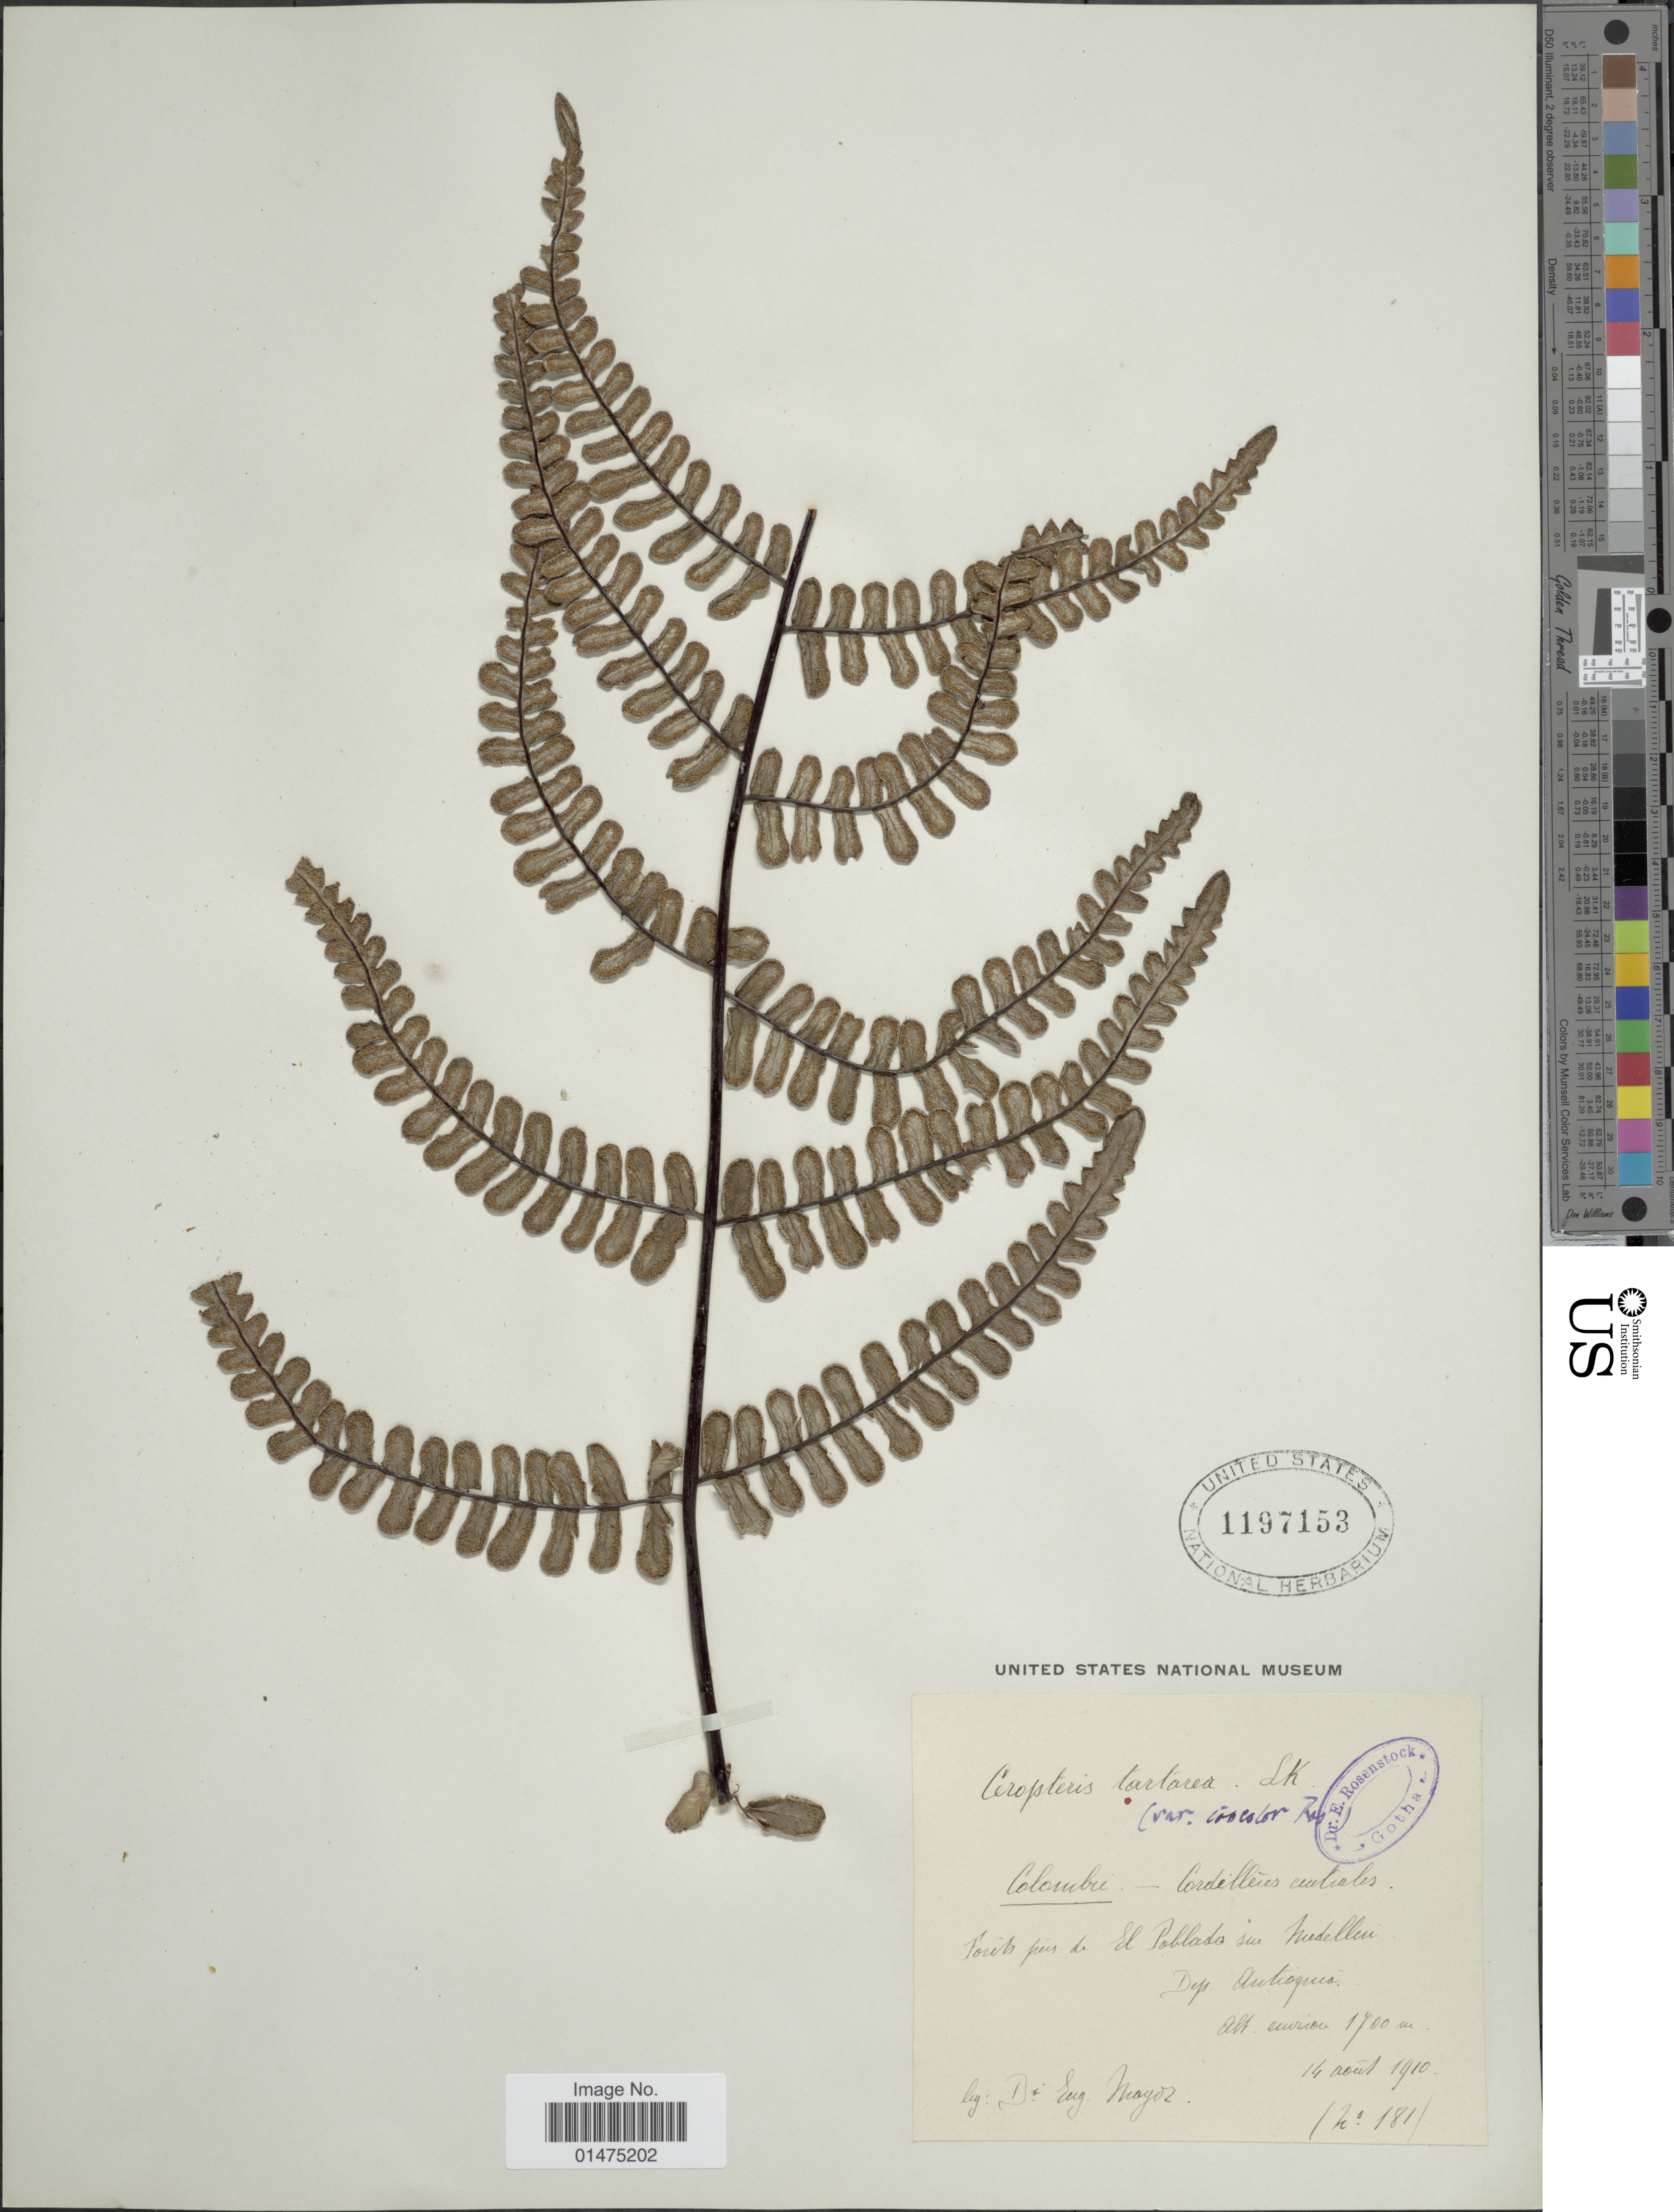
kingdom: Plantae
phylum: Tracheophyta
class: Polypodiopsida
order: Polypodiales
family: Pteridaceae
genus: Pityrogramma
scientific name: Pityrogramma tartarea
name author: (Cav.) Maxon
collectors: E. Mayor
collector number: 181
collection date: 1910-02-14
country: Colombia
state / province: Antioquia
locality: Cordilleres centrales, Forêts pres de El Poblado sur Medellin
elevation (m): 1700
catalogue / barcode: US 1197153